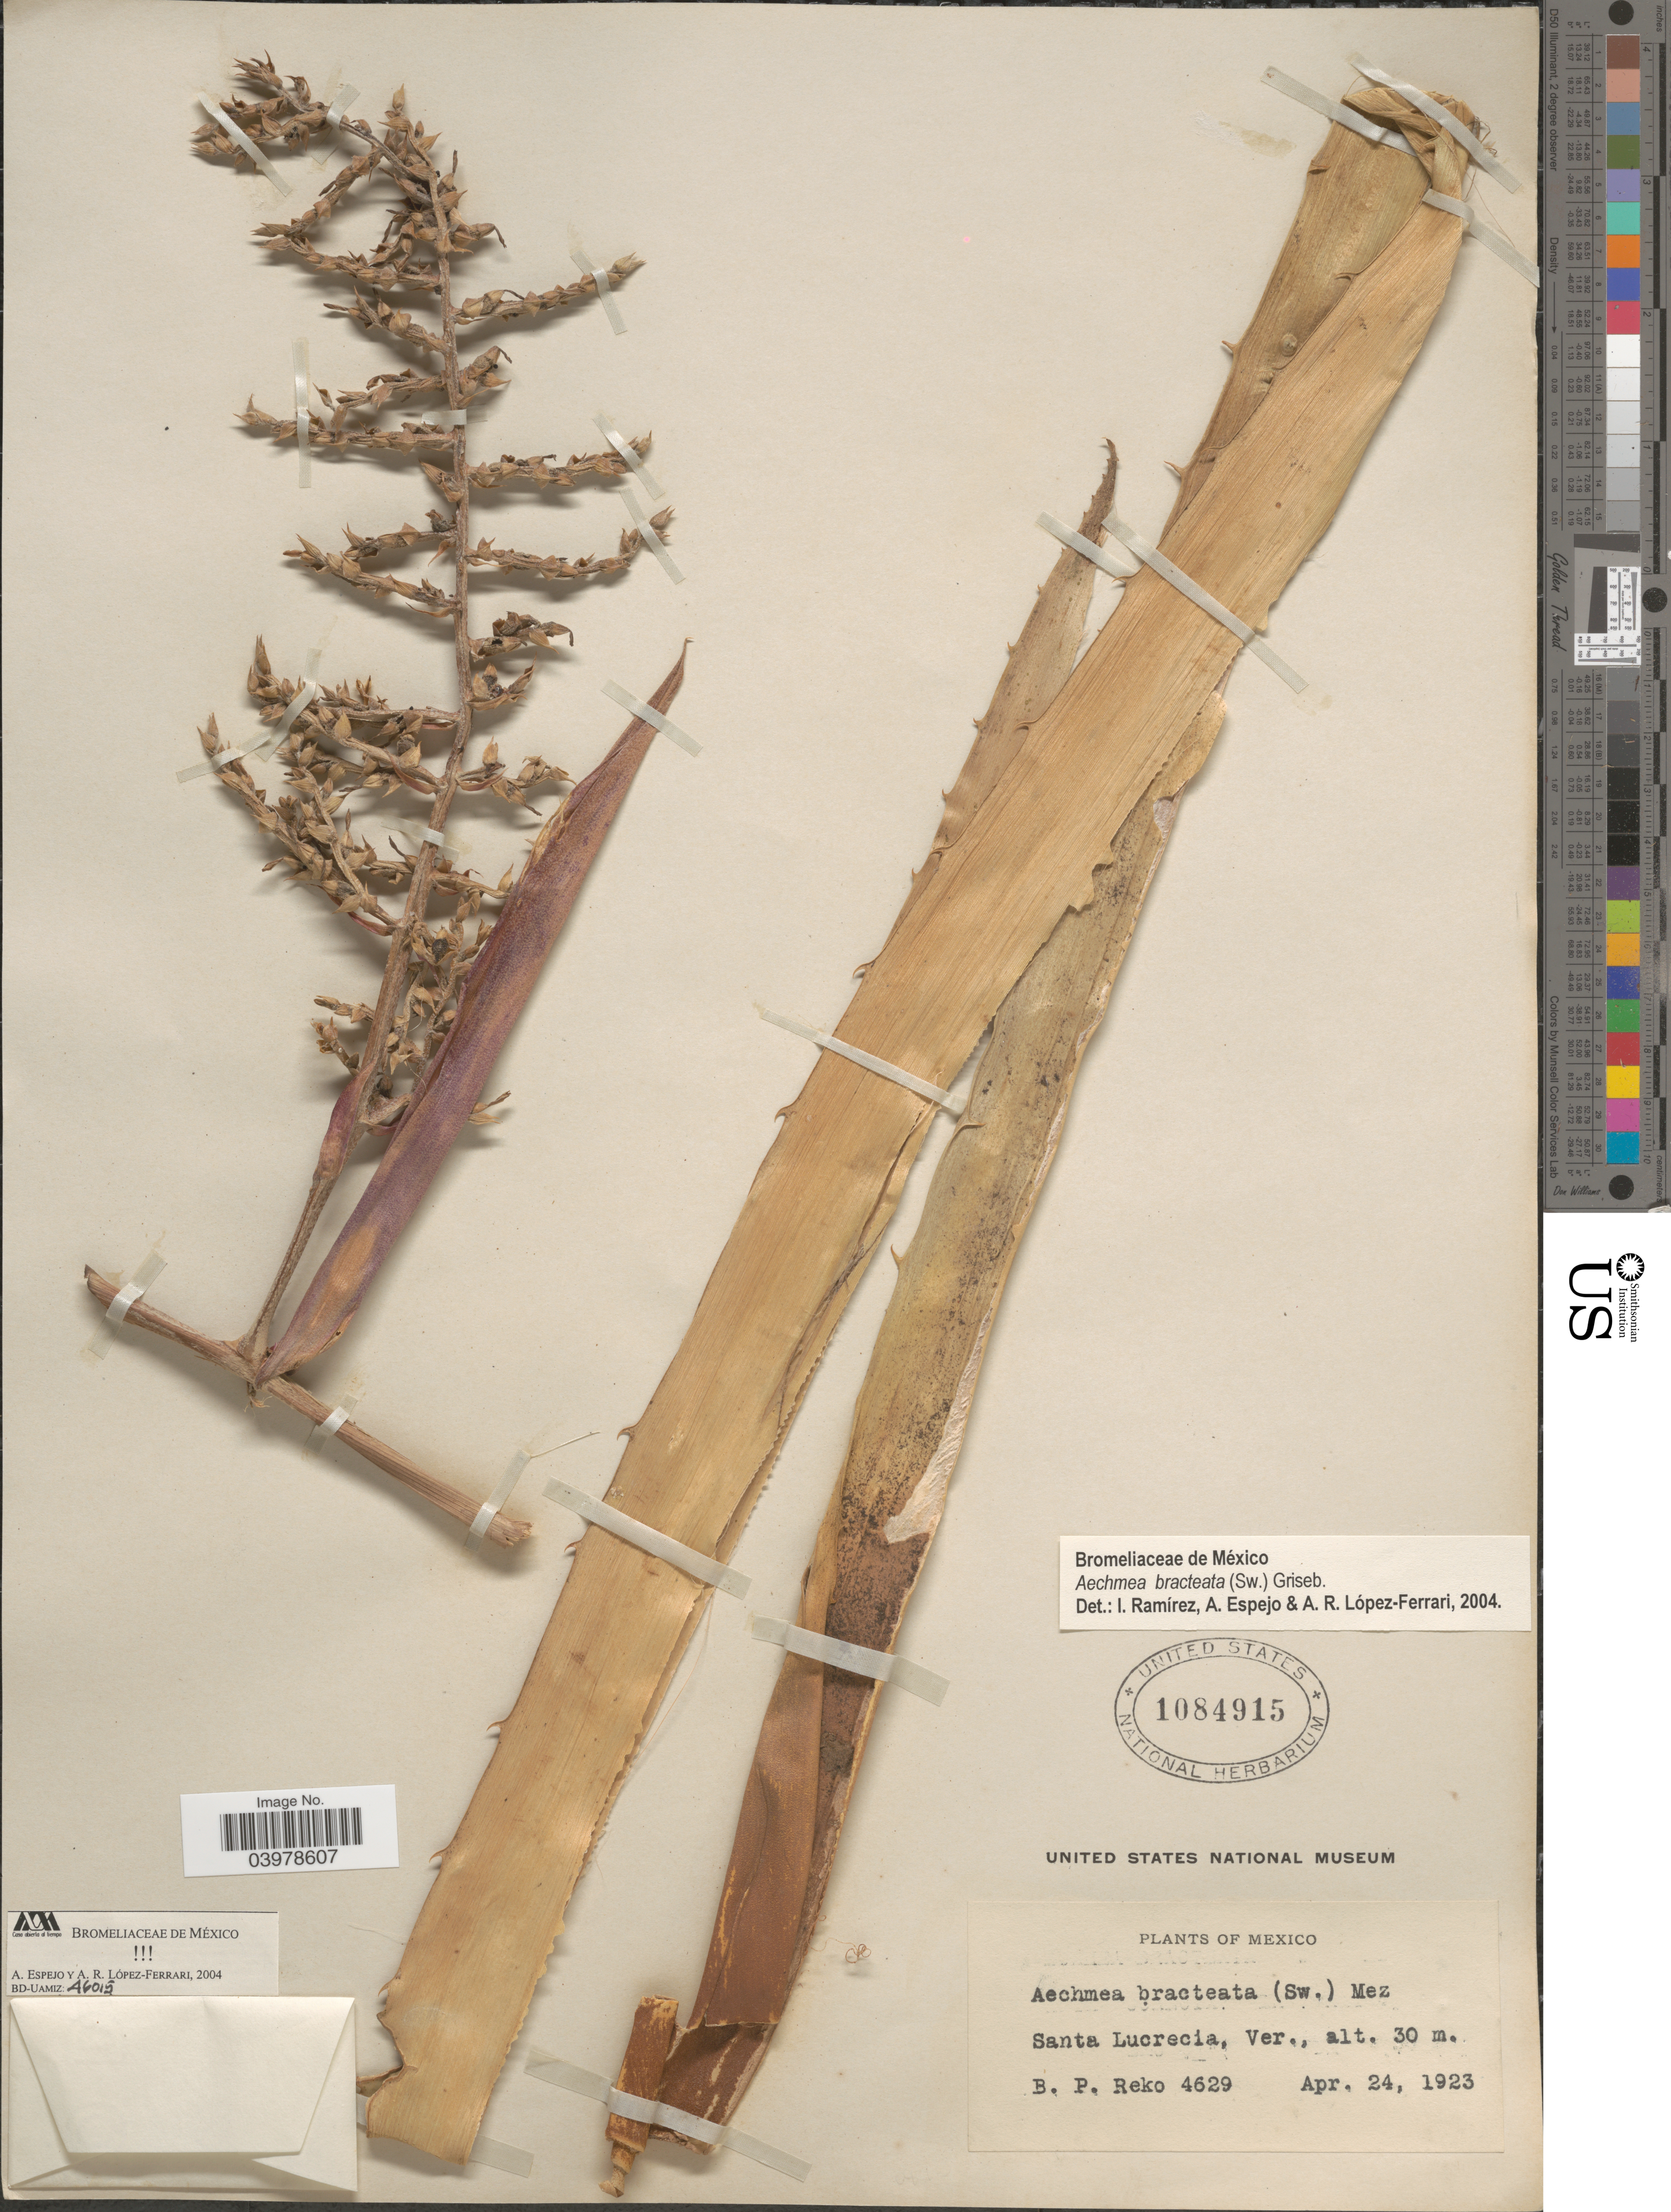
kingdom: Plantae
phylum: Tracheophyta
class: Liliopsida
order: Poales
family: Bromeliaceae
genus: Aechmea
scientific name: Aechmea bracteata var. bracteata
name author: (Sw.) Griseb.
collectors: B. P. Reko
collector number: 4629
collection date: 1923-04-24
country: Mexico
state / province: Veracruz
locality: Santa Lucrecia, Ver.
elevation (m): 30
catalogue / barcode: US 1084915